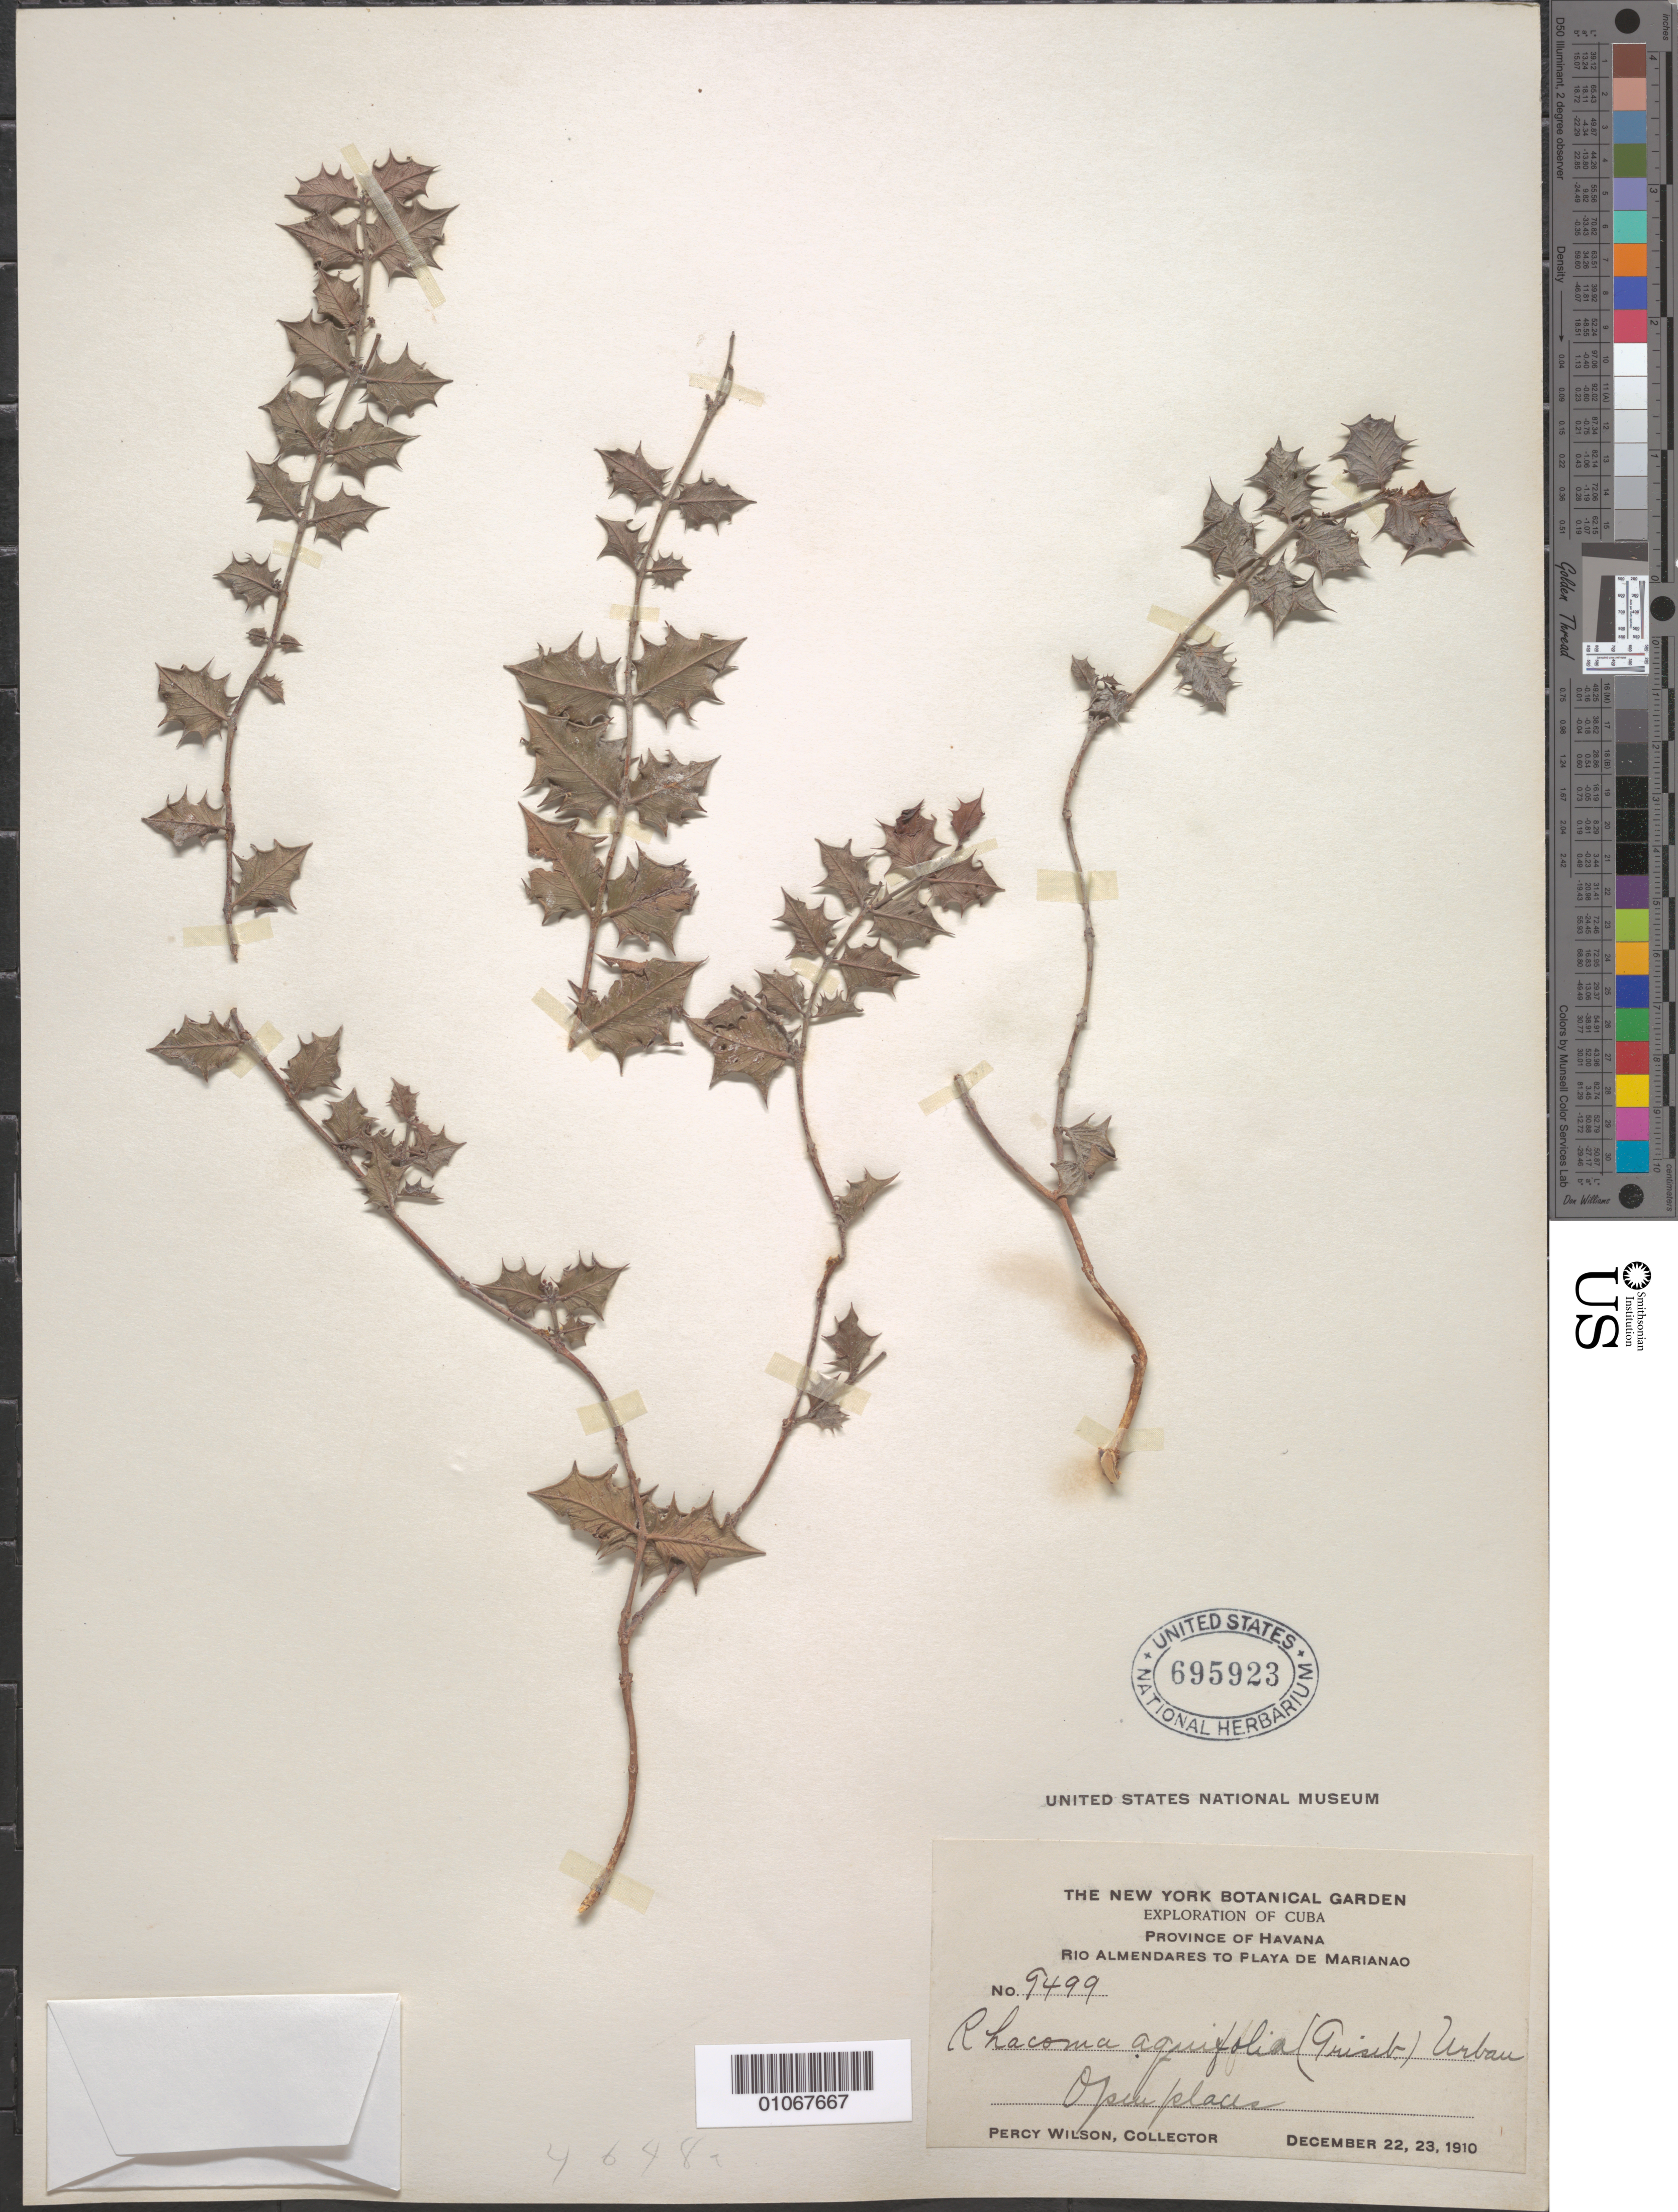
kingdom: Plantae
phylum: Tracheophyta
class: Magnoliopsida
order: Celastrales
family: Celastraceae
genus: Crossopetalum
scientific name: Crossopetalum aquifolium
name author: (Griseb.) Hitchc.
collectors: P. Wilson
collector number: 9499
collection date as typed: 22 Dec 1910 to 23 Dec 1910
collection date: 1910-12-22/1910-12-23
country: Cuba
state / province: La Habana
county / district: Mun. Playa or Plaza de la Revolución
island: Cuba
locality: Rio Almendares to Playa de Marianao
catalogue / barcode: US 695923